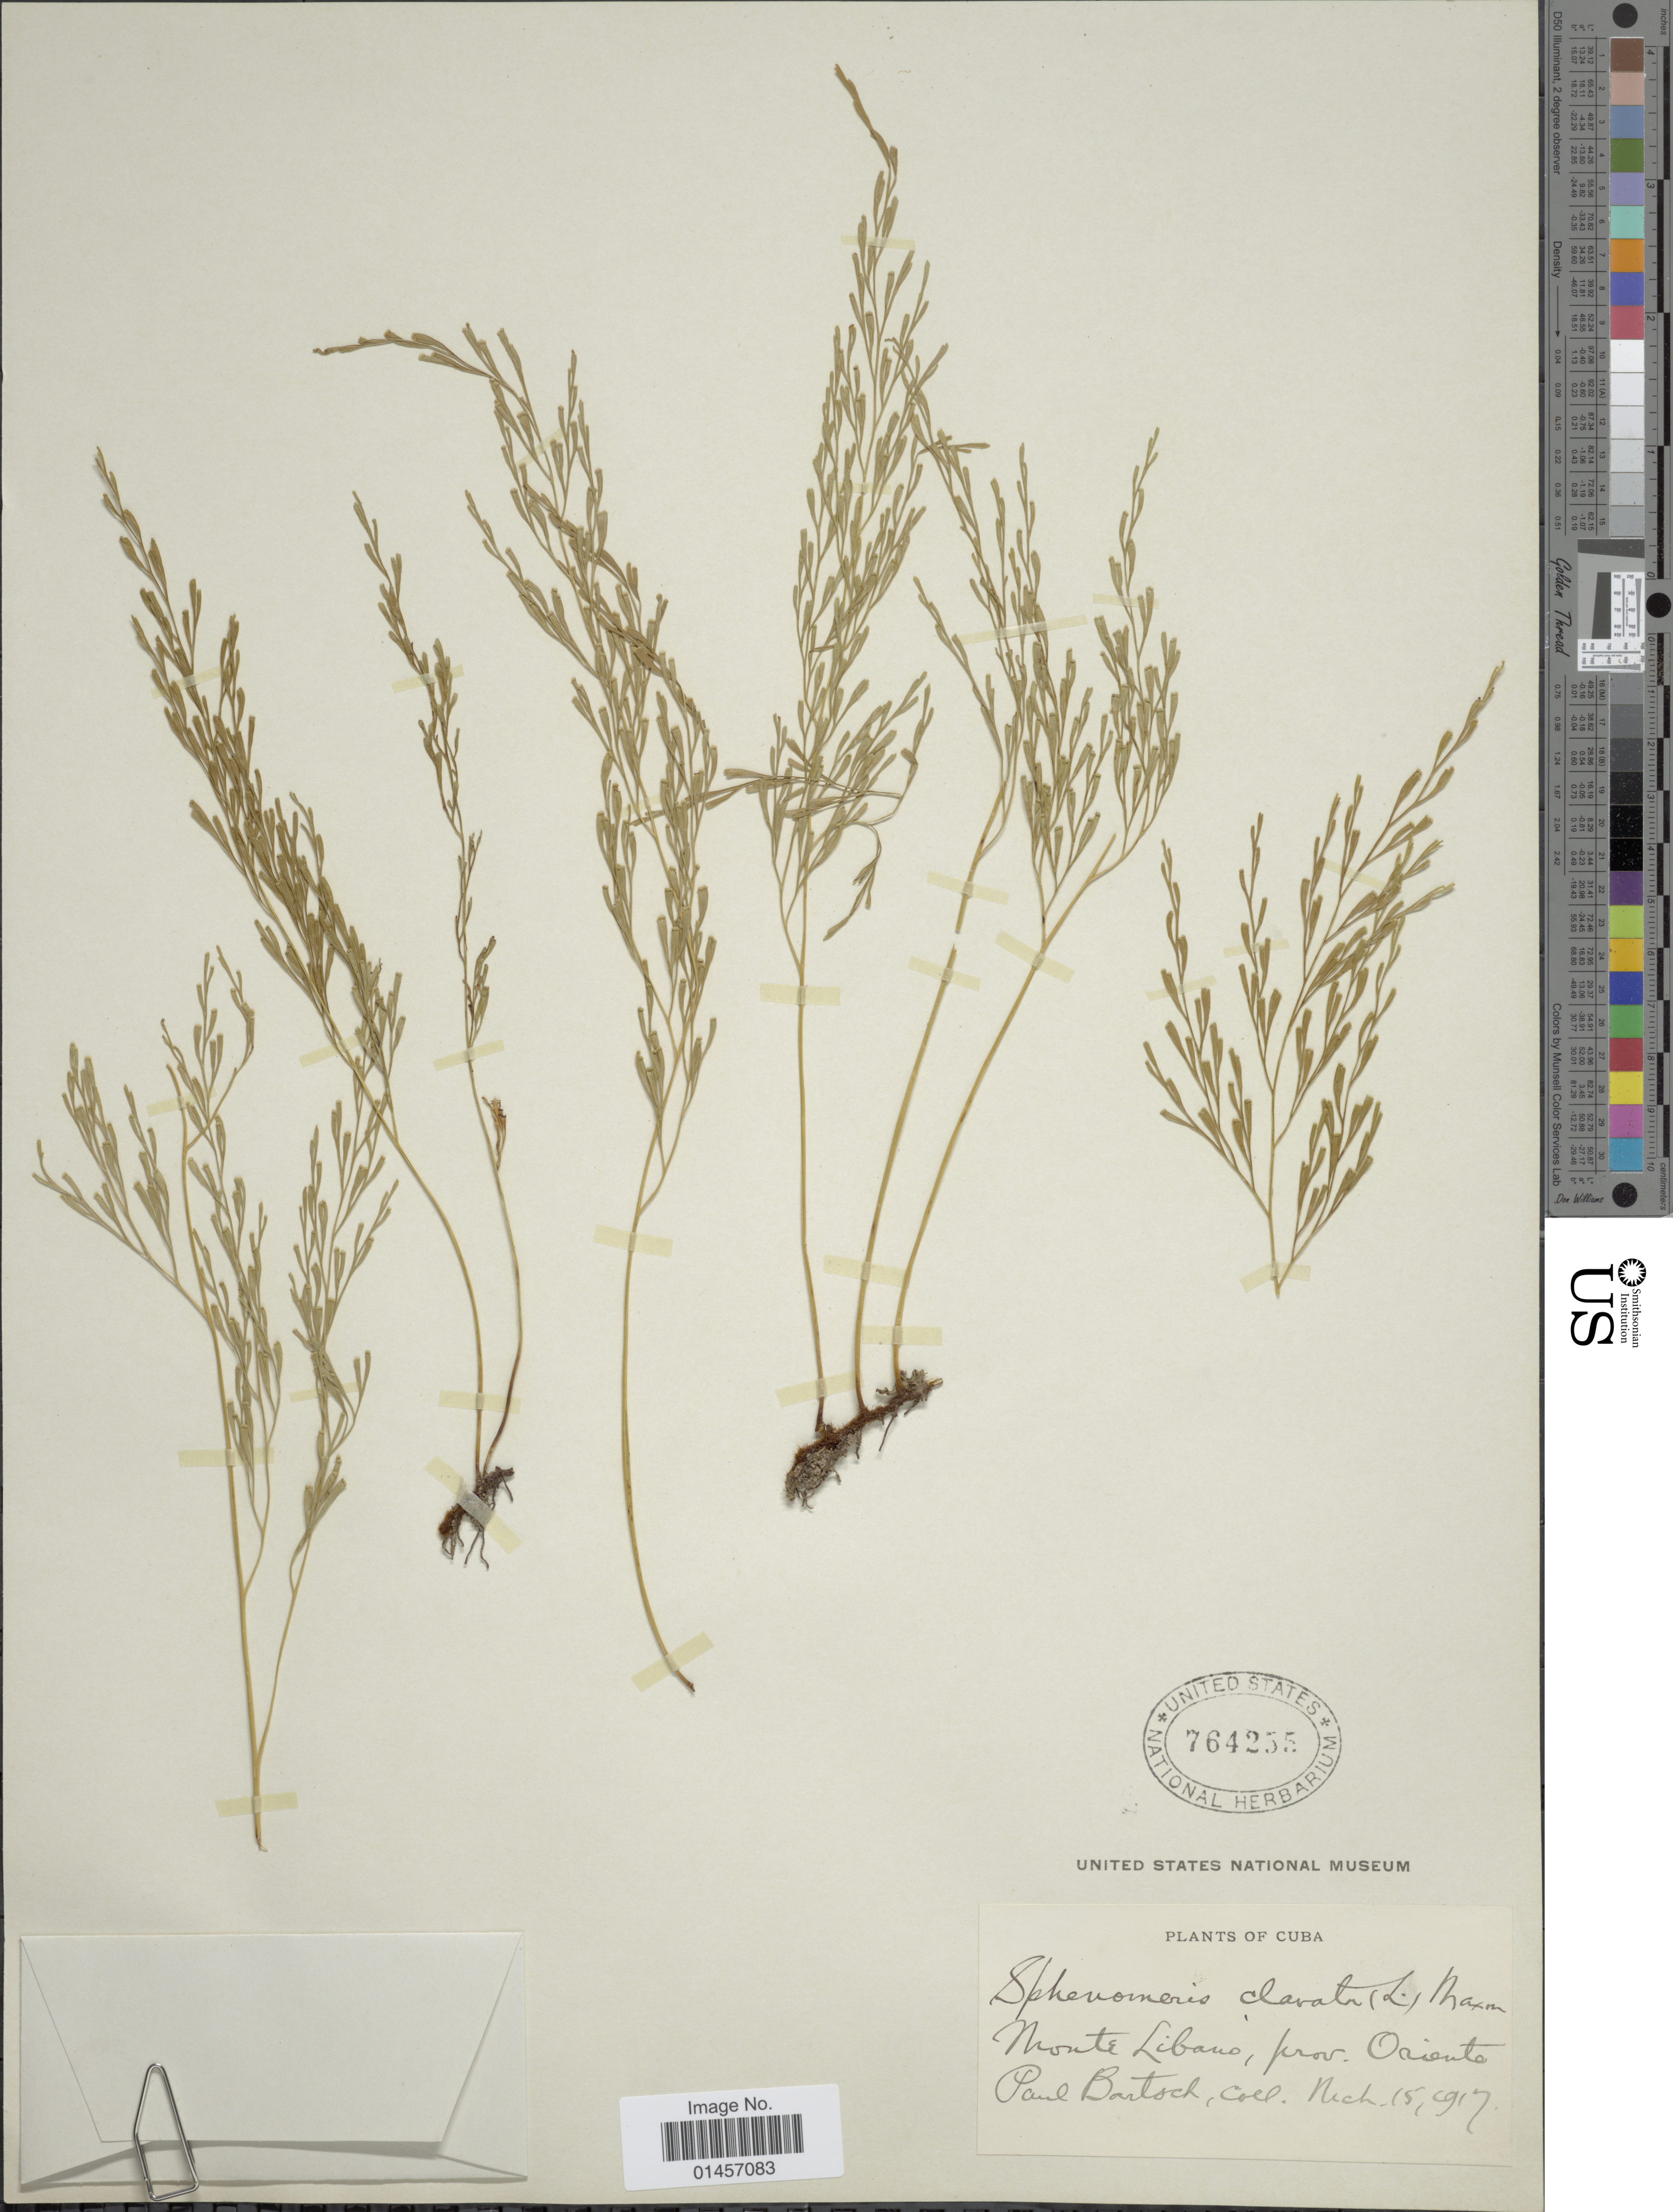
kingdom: Plantae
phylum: Tracheophyta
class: Polypodiopsida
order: Polypodiales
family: Lindsaeaceae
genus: Sphenomeris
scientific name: Sphenomeris clavata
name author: (L.) Maxon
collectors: P. Bartsch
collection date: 1917-03-15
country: Cuba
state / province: Oriente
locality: Cuba, Moute Libano.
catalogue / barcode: US 764255